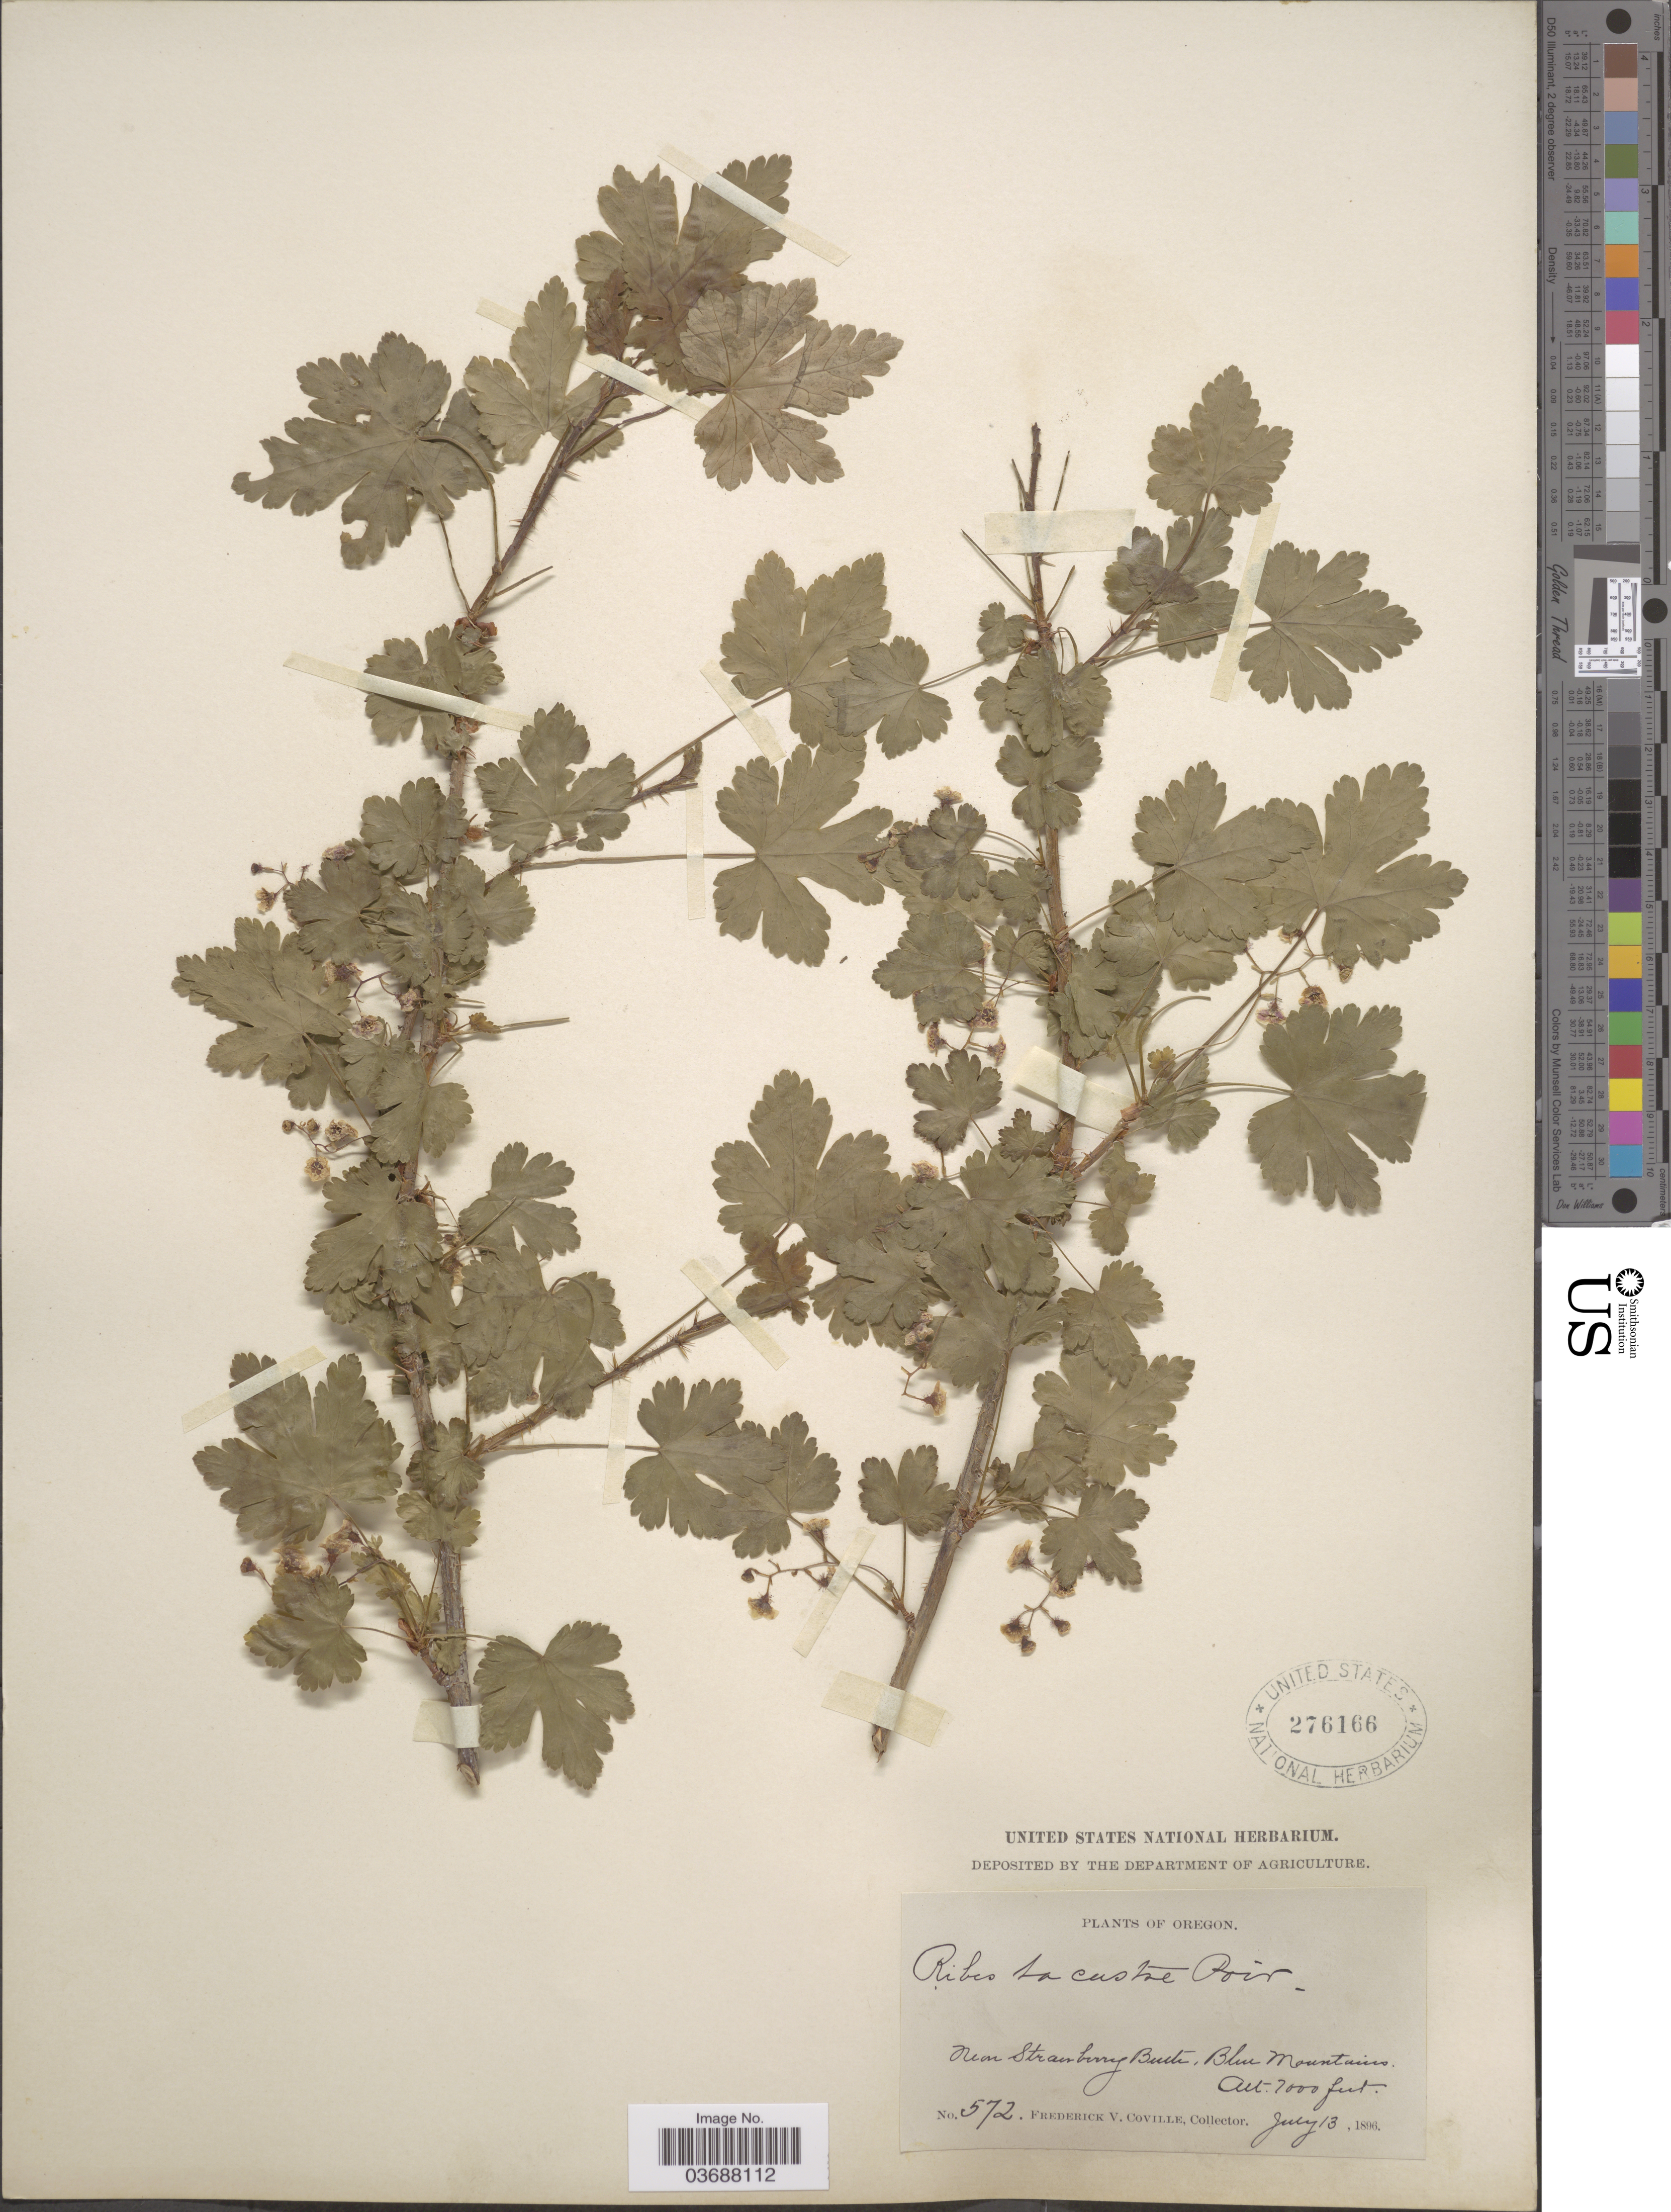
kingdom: Plantae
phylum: Tracheophyta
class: Magnoliopsida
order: Saxifragales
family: Grossulariaceae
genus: Ribes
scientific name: Ribes lacustre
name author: (Pers.) Poir.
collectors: F. V. Coville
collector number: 572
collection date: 1896-07-13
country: United States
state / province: Oregon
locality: Near Strawberry Butte, Blue Mountains.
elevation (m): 2134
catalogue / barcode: US 276166